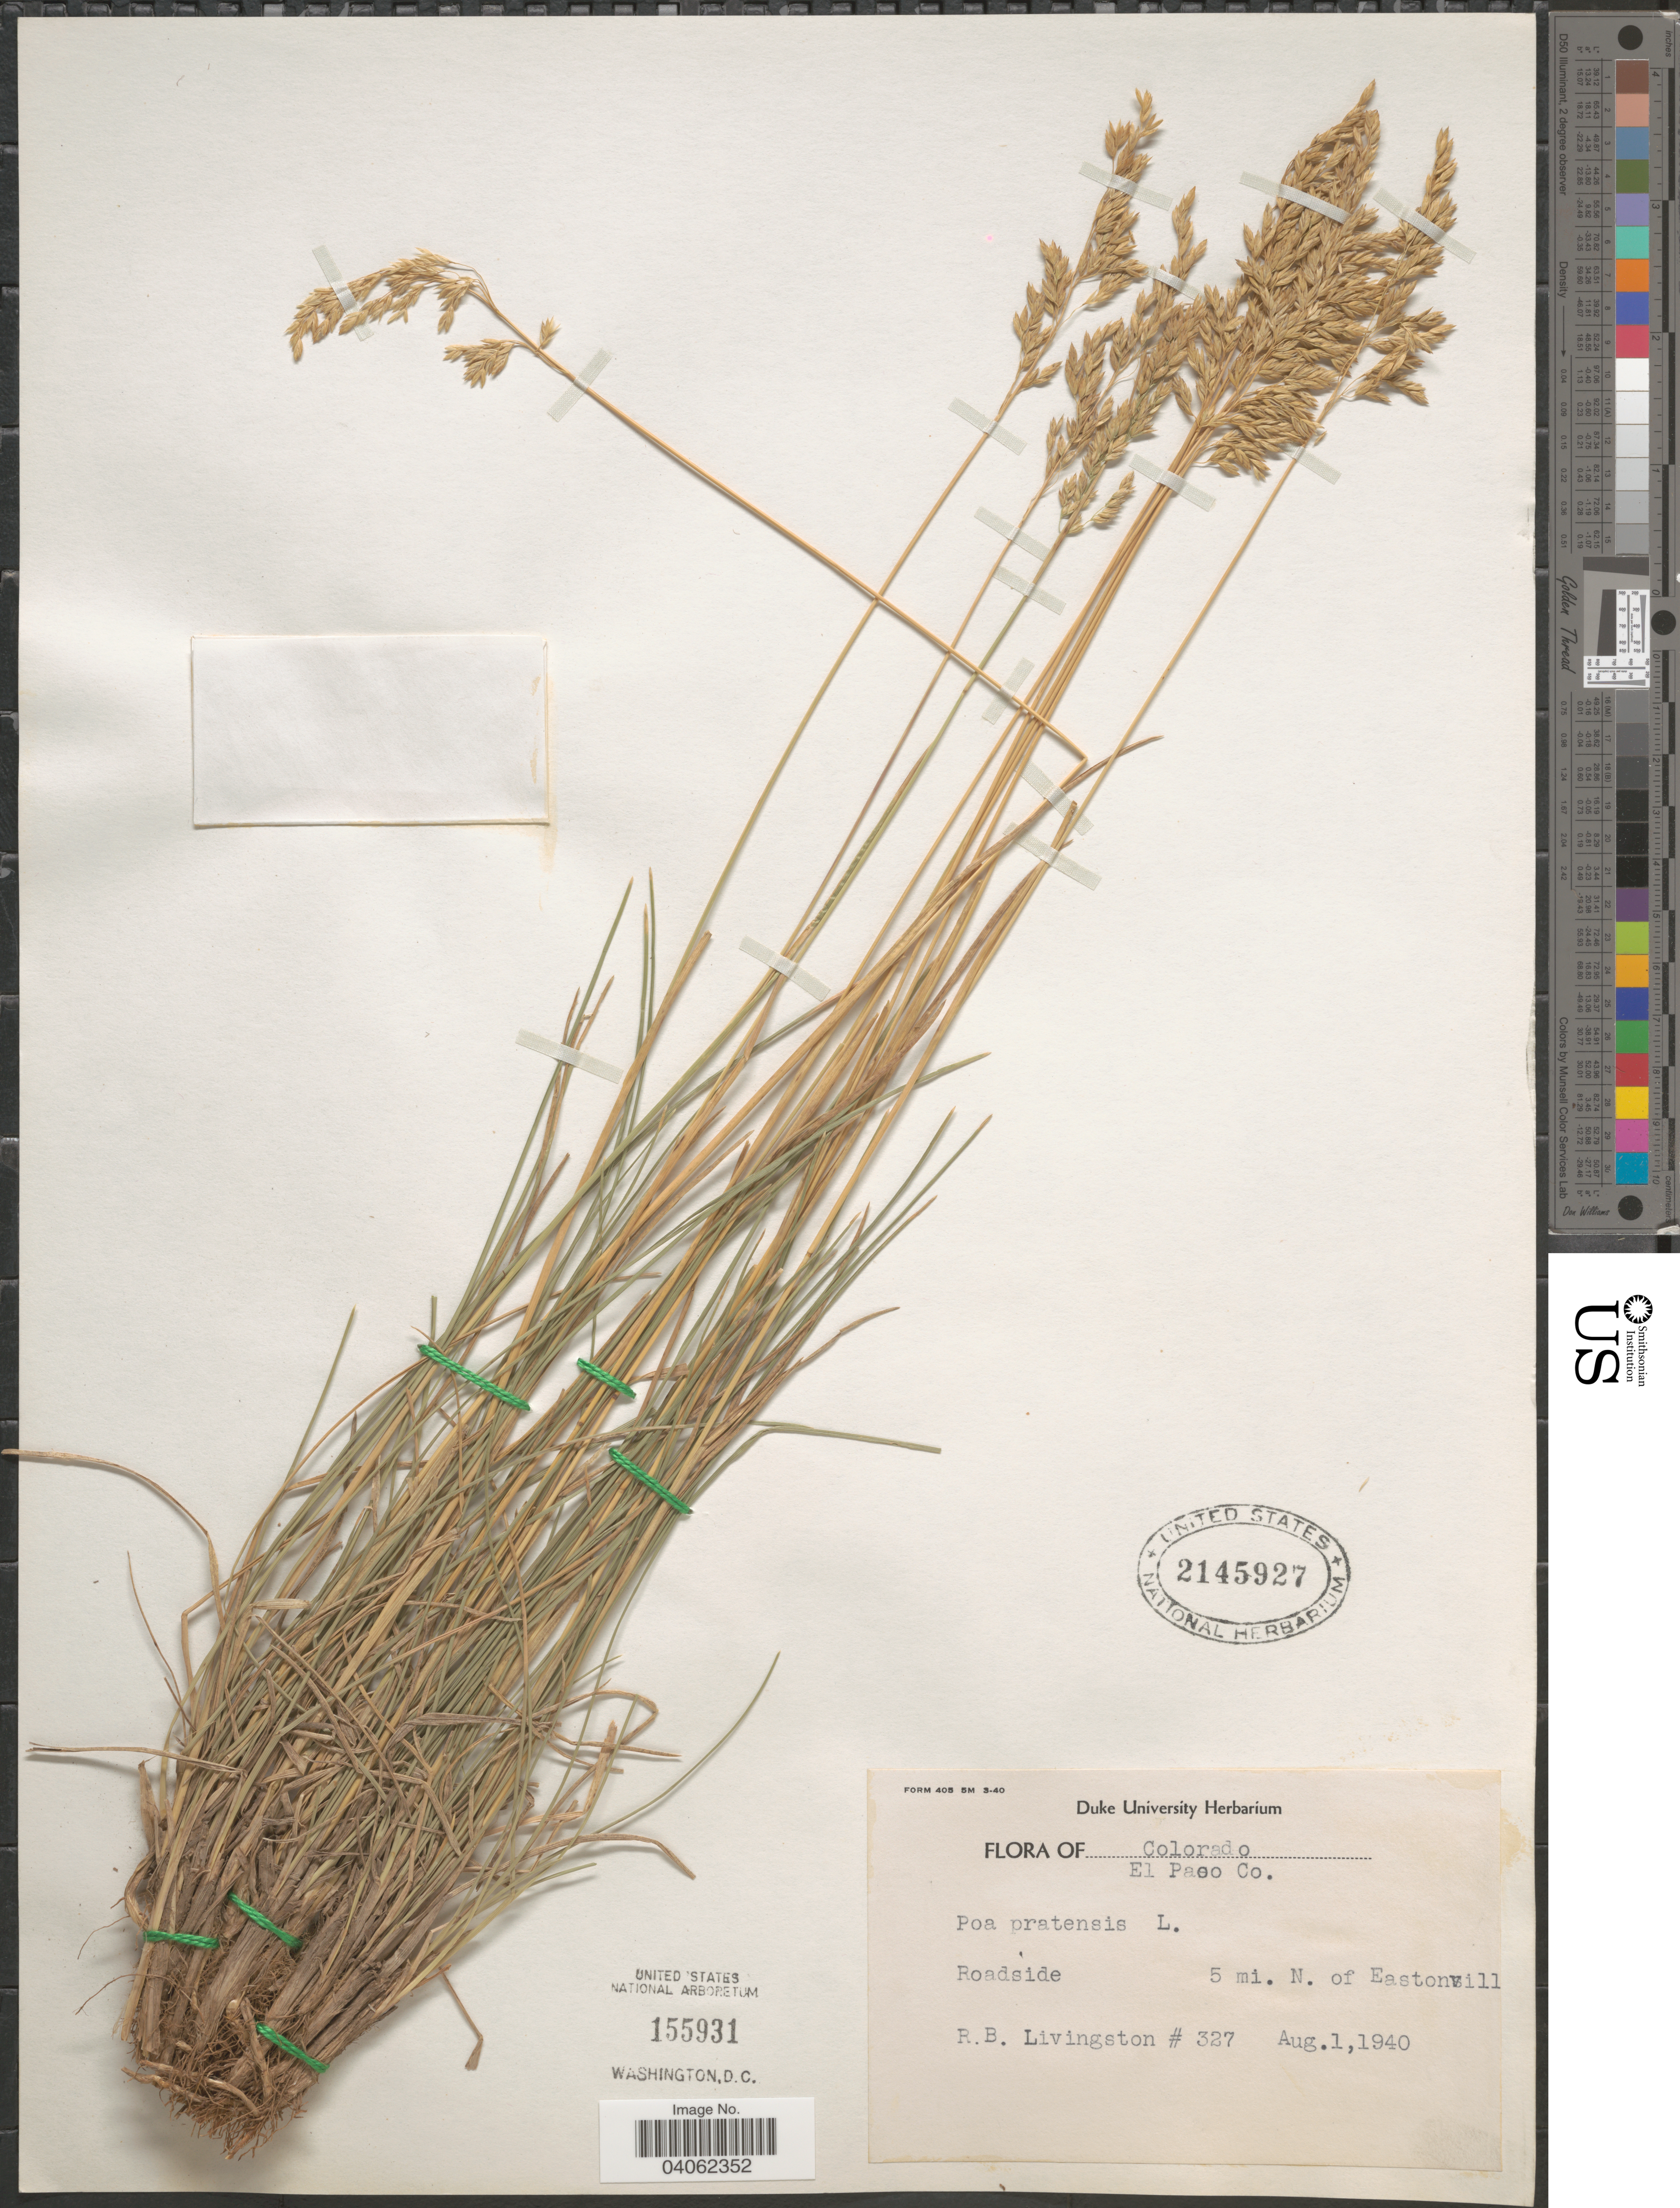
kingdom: Plantae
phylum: Tracheophyta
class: Liliopsida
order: Poales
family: Poaceae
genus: Poa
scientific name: Poa pratensis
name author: L.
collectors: R. Livingston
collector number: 327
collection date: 1940-08-01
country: United States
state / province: Colorado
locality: El Paso Co. Roadside 5 mi. N. of Eastonvill.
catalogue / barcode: US 2145927